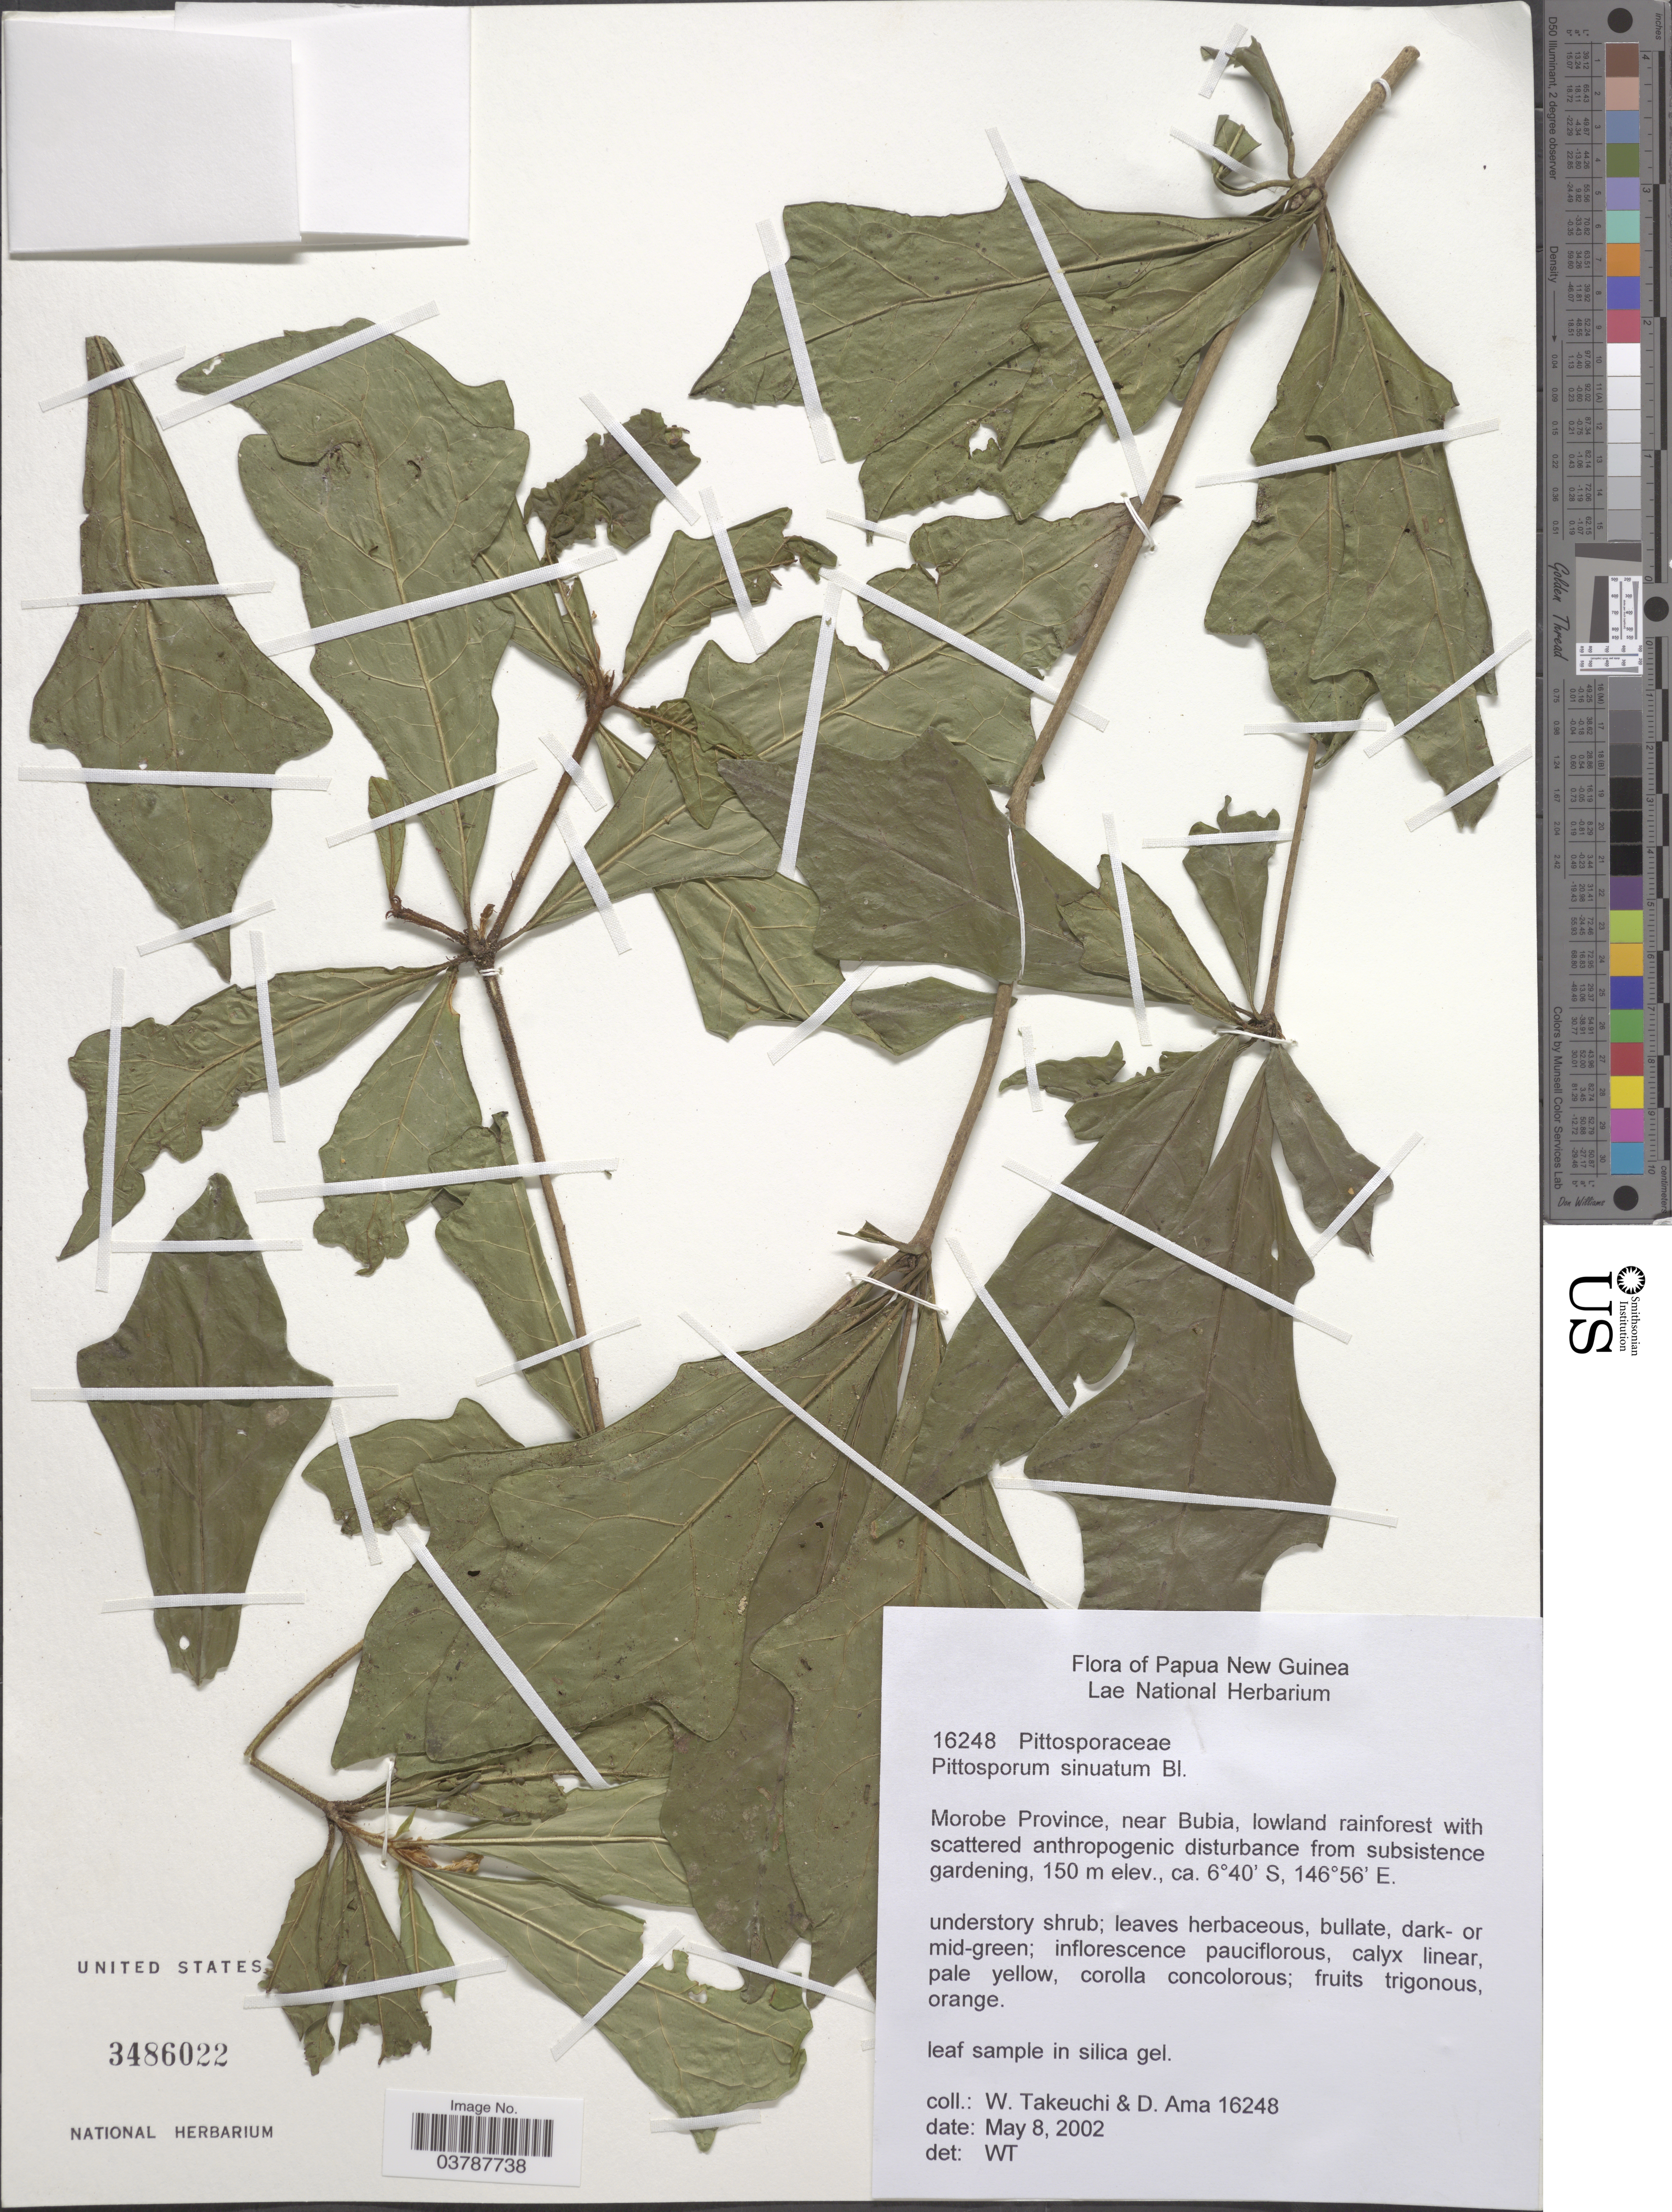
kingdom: Plantae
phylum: Tracheophyta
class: Magnoliopsida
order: Apiales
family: Pittosporaceae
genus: Pittosporum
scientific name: Pittosporum sinuatum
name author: Blume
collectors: W. Takeuchi & D. Ama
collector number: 16248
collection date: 2002-05-08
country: Papua New Guinea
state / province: Morobe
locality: Near Bubia.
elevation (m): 150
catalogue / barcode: US 3486022